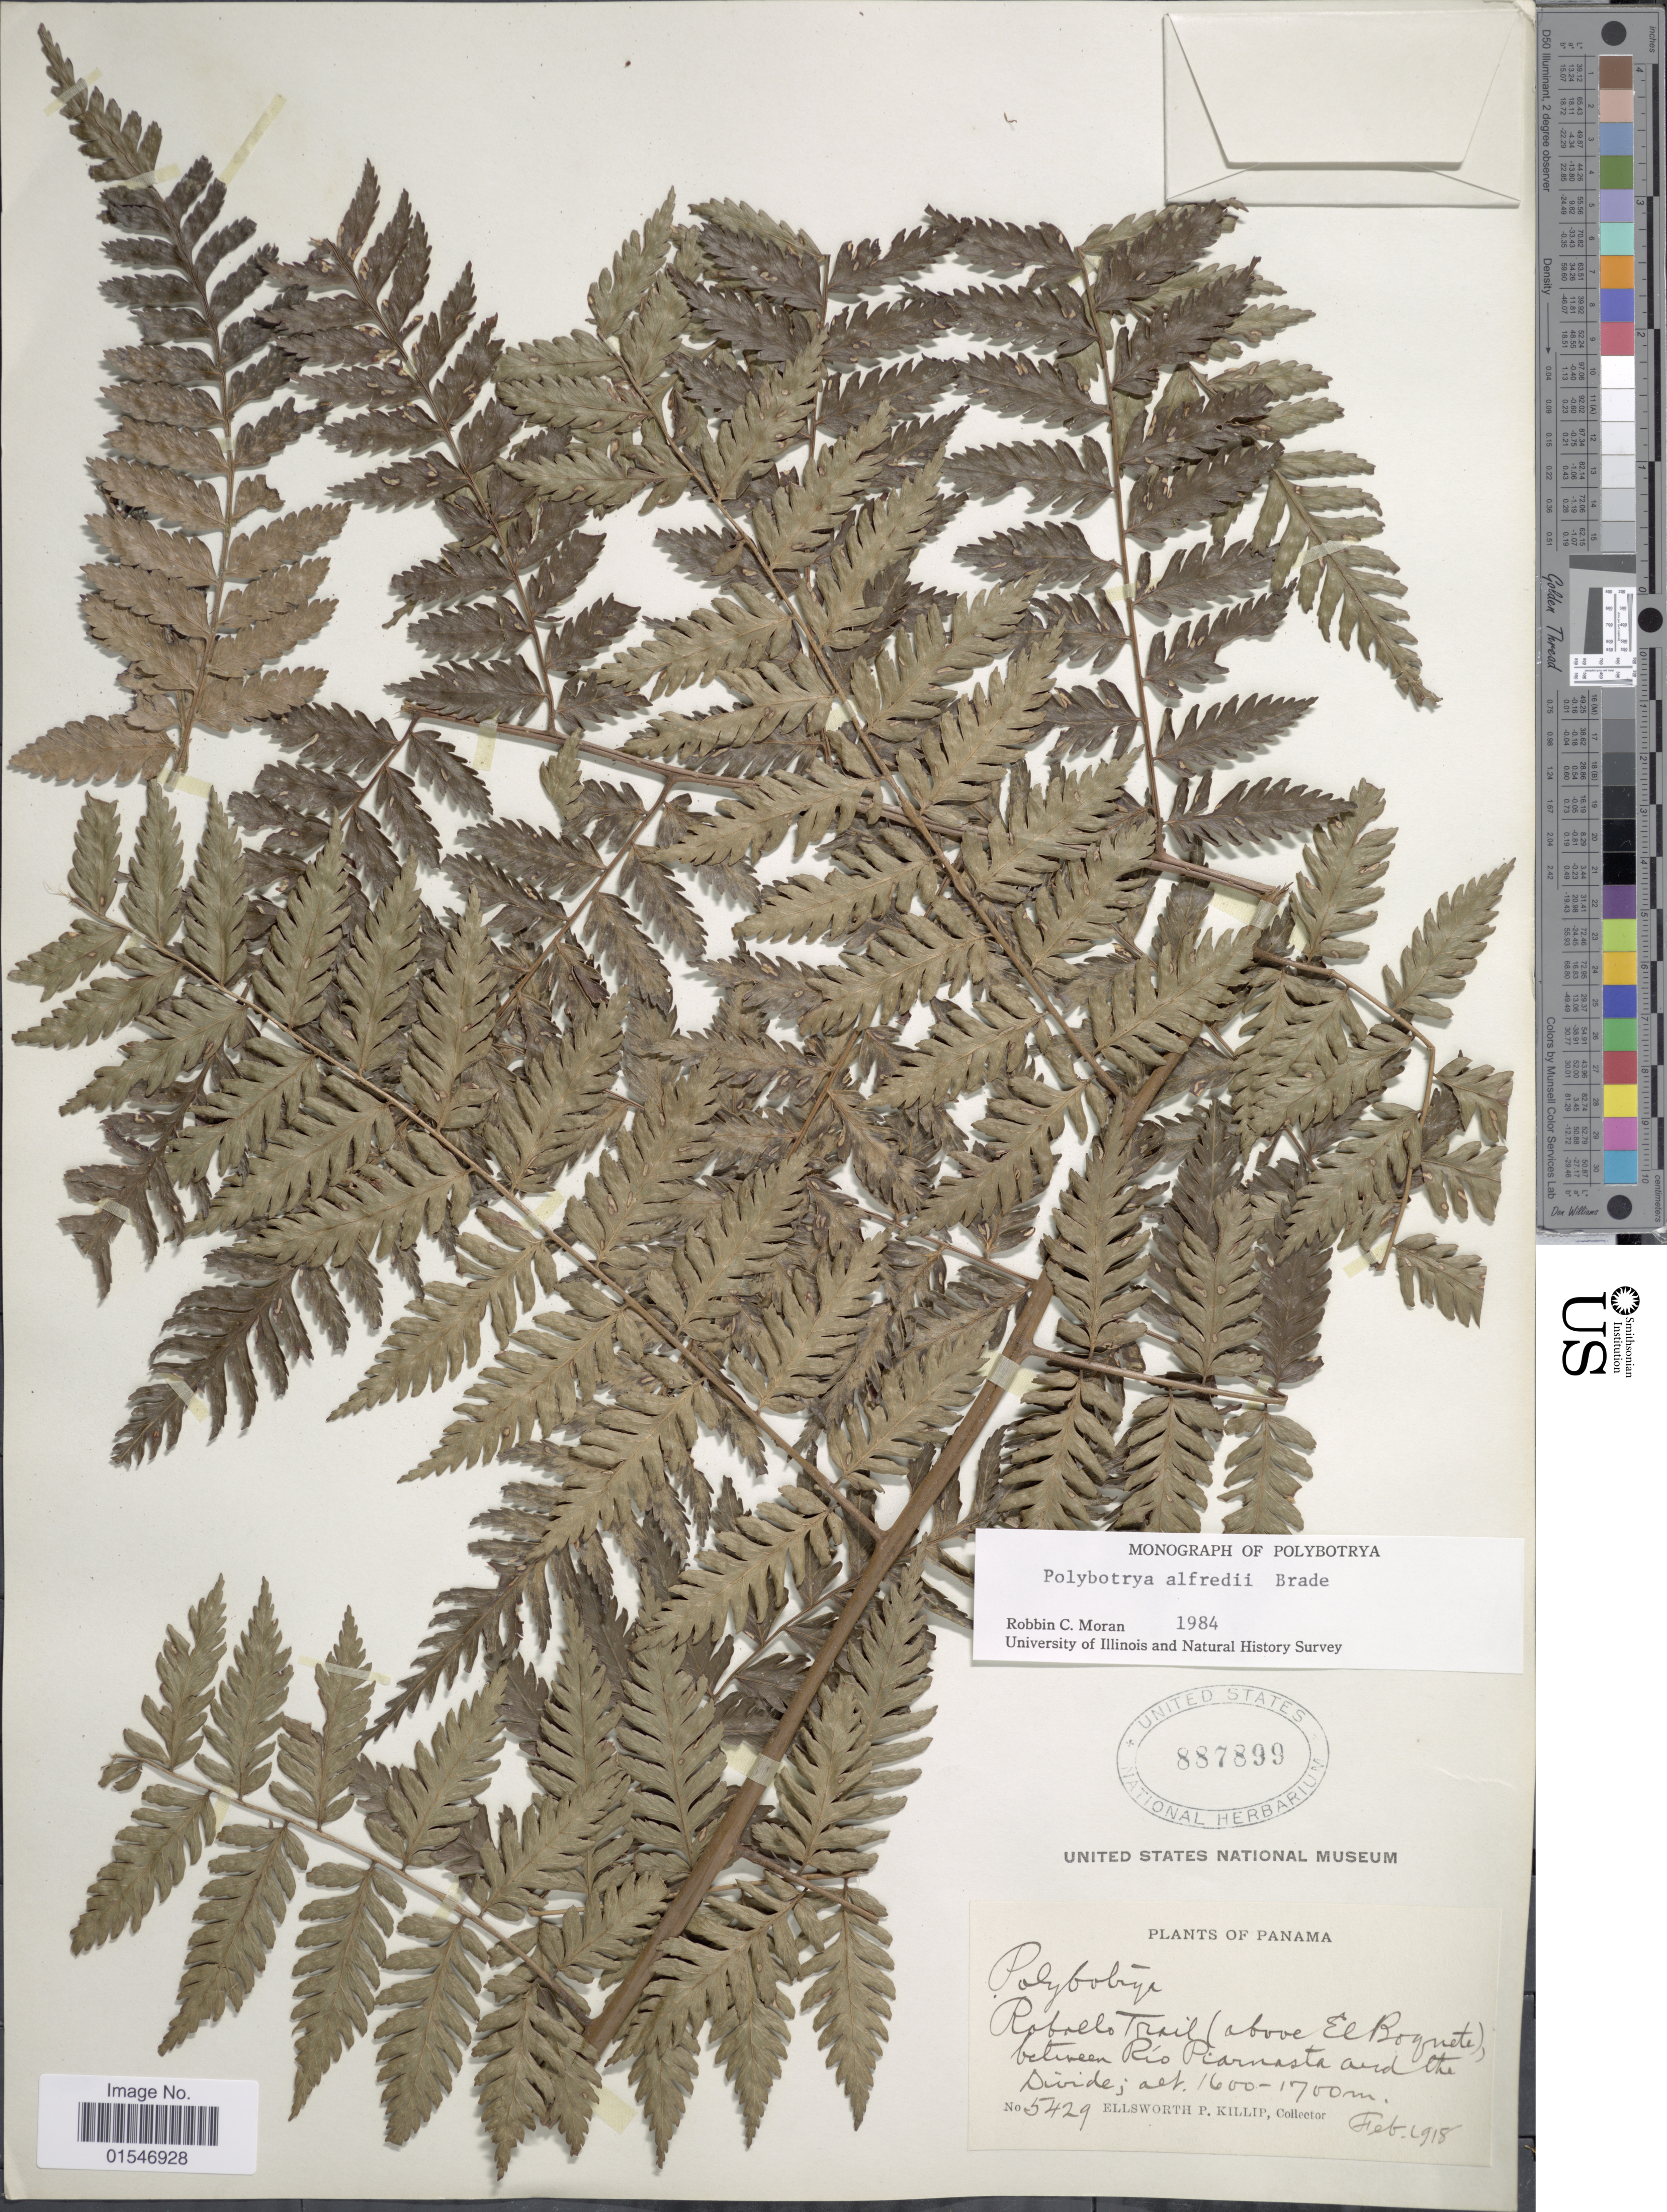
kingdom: Plantae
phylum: Tracheophyta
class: Polypodiopsida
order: Polypodiales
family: Dryopteridaceae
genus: Polybotrya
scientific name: Polybotrya alfredii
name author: Brade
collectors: E. P. Killip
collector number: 5429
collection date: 1918-02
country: Panama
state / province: Panamá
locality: Roballs Trail (above El Boquete) between Rio Piarnasta and the Divide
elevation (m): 1600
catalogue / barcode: US 887899